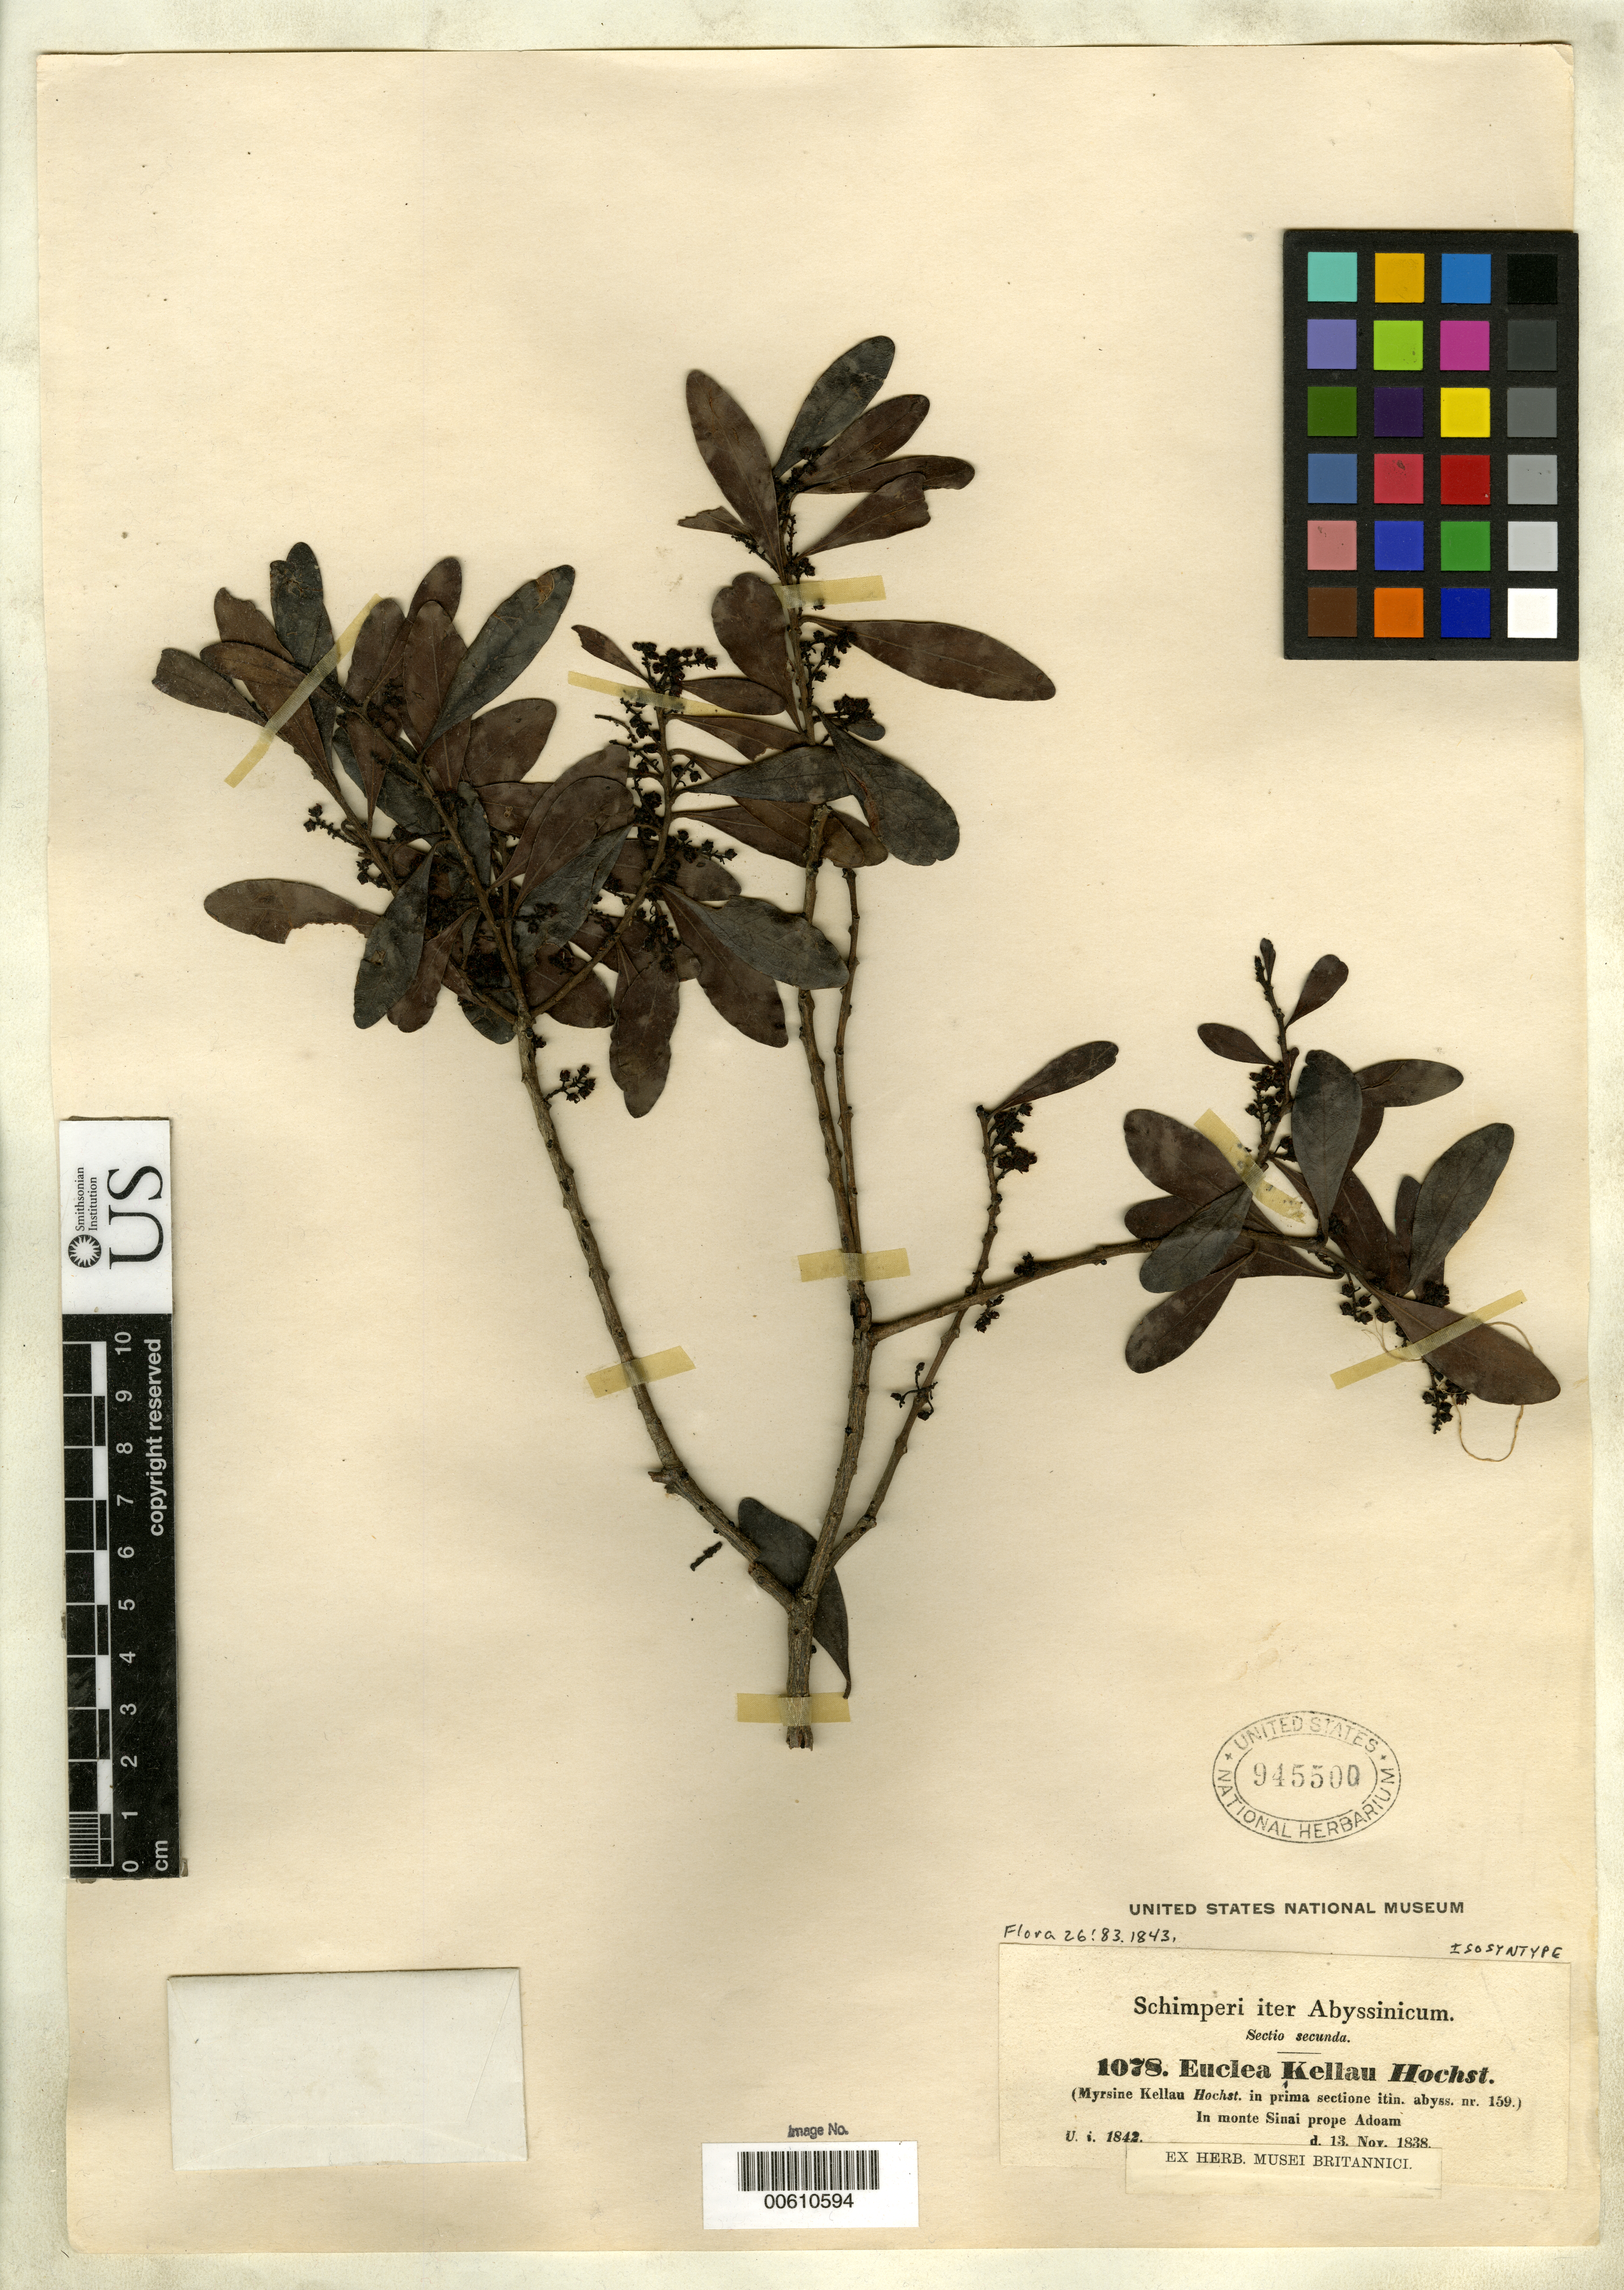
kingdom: Plantae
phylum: Tracheophyta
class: Magnoliopsida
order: Ericales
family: Ebenaceae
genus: Euclea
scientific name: Euclea kellau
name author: Hochst.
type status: Isosyntype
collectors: G. W. Schimper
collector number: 1078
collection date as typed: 13 Nov 1838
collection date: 1838-11-13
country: Ethiopia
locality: In monte Sinai prope Adoam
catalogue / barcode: US 945500